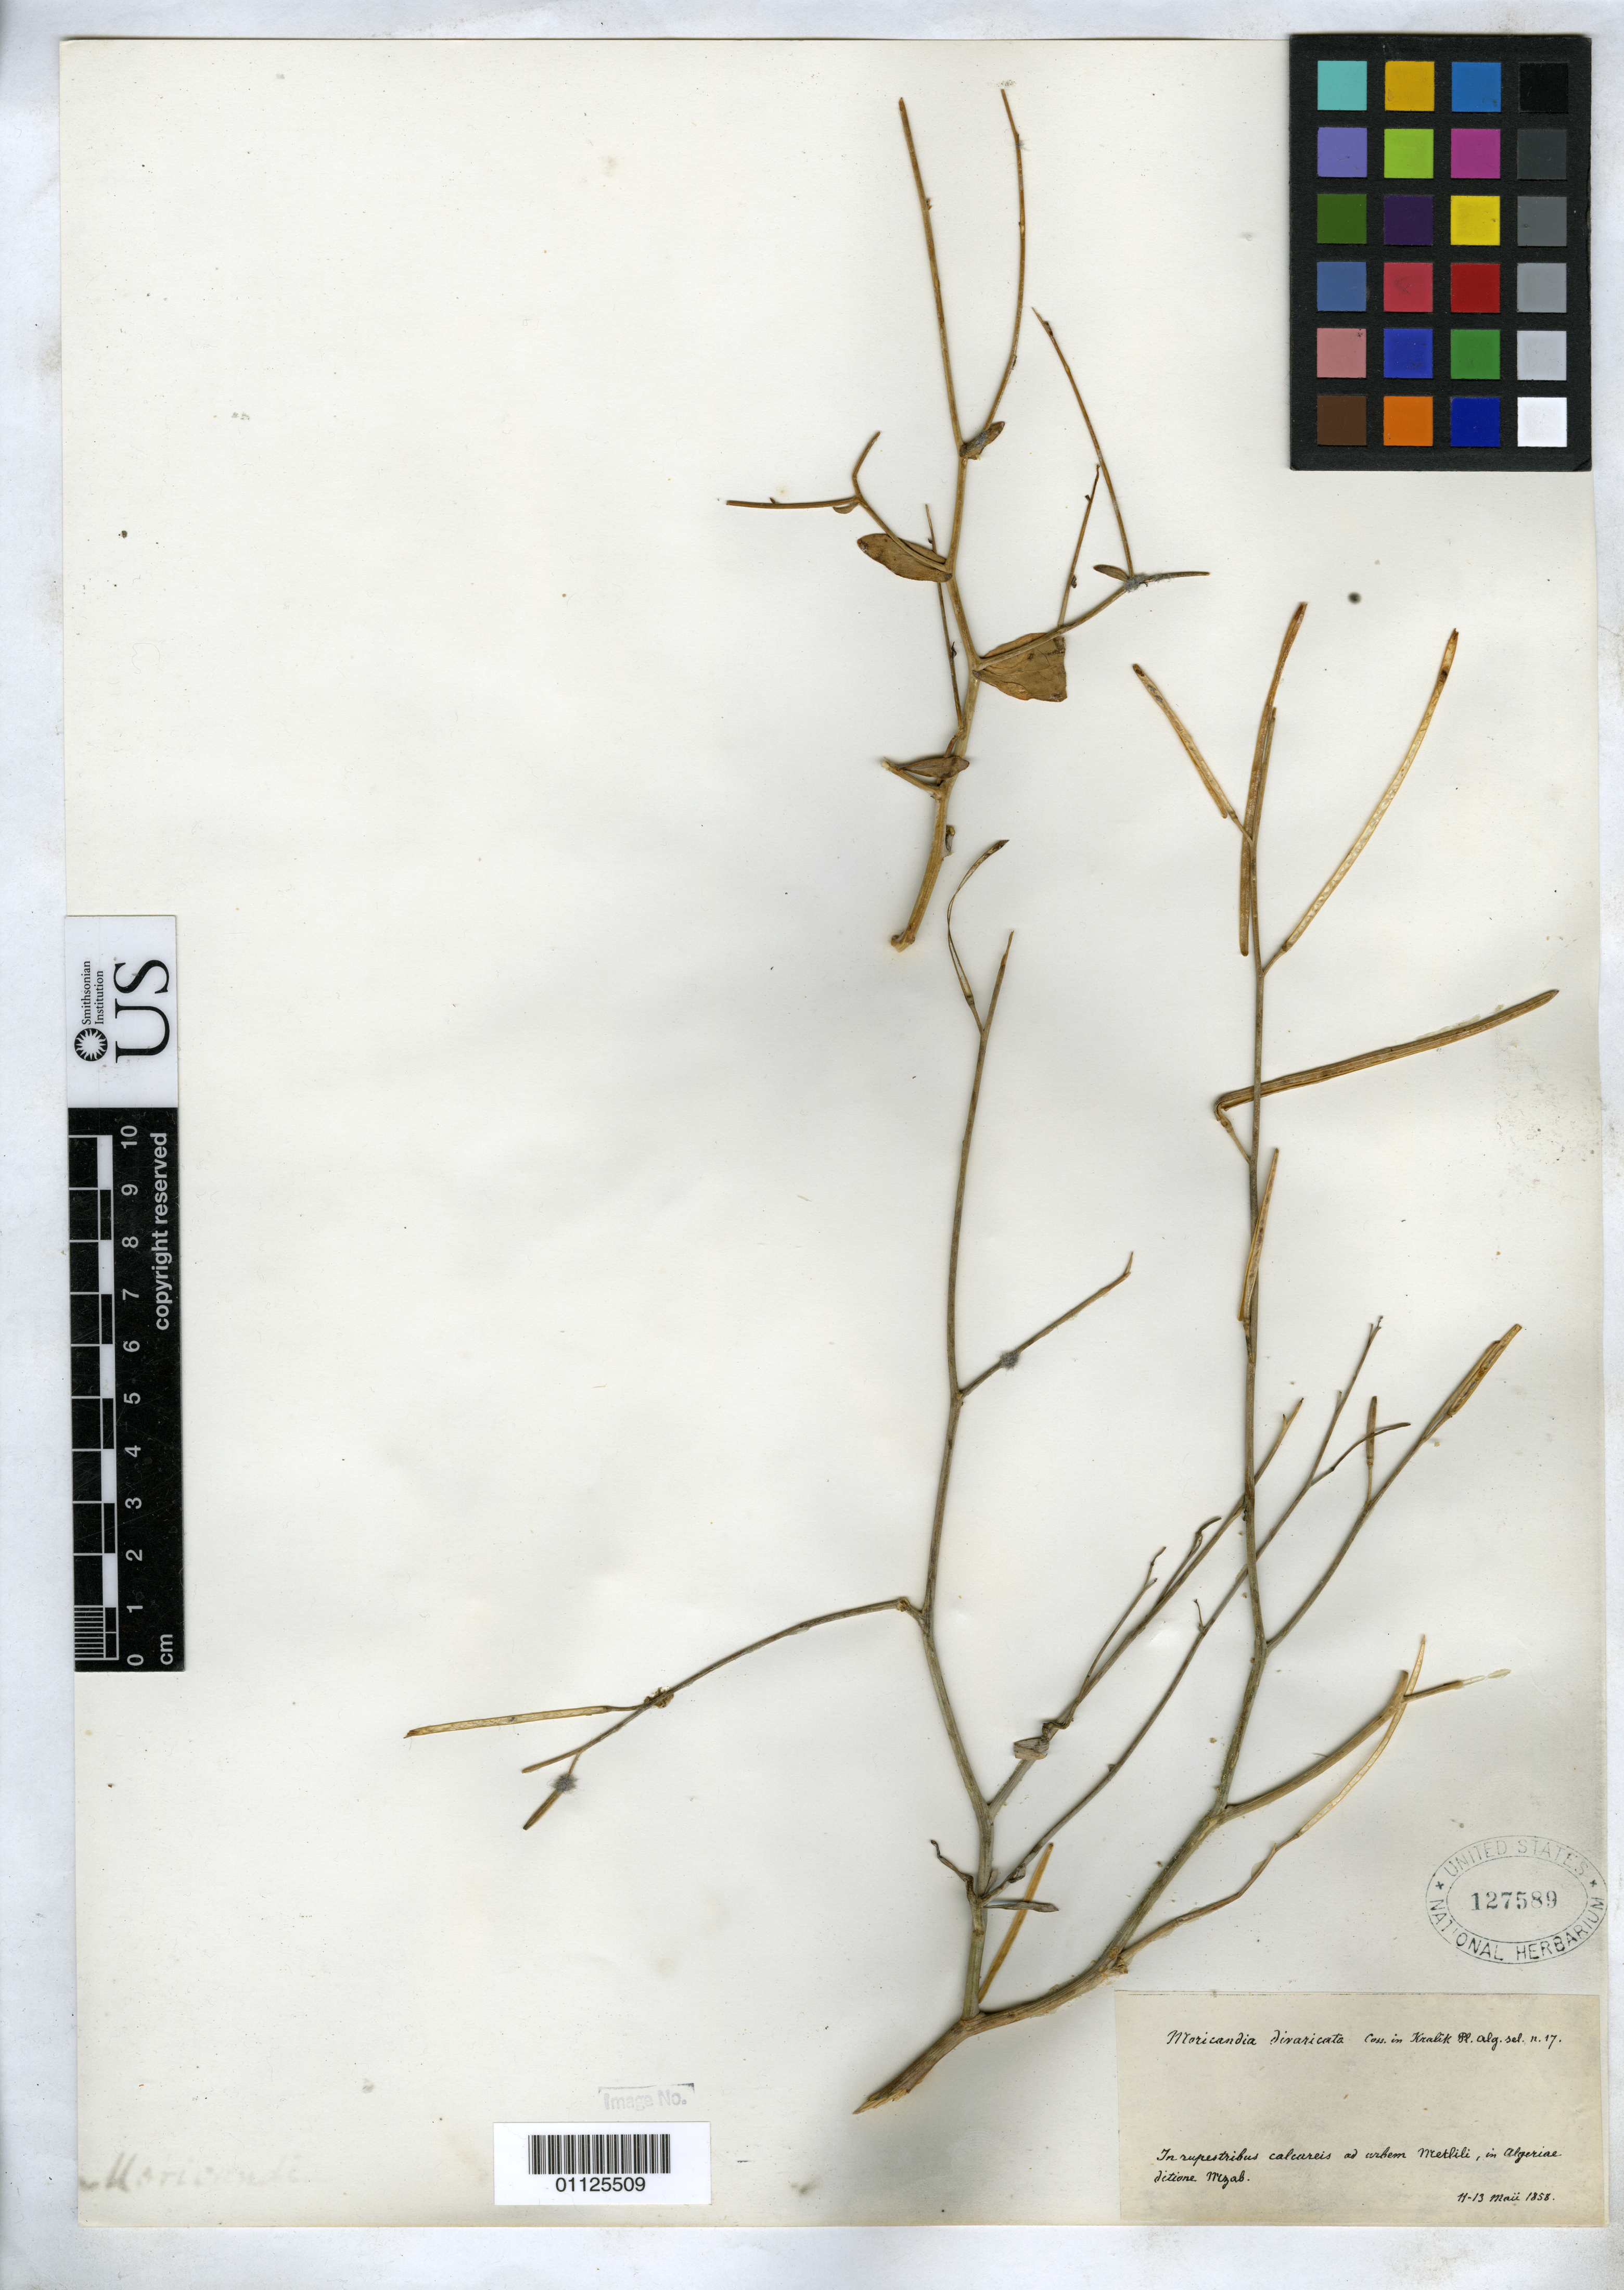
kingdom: Plantae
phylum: Tracheophyta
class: Magnoliopsida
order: Brassicales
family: Brassicaceae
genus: Moricandia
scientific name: Moricandia divaricata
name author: Coss.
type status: Syntype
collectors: E. Cosson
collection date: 1858-05-11/1858-05-13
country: Algeria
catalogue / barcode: US 127589